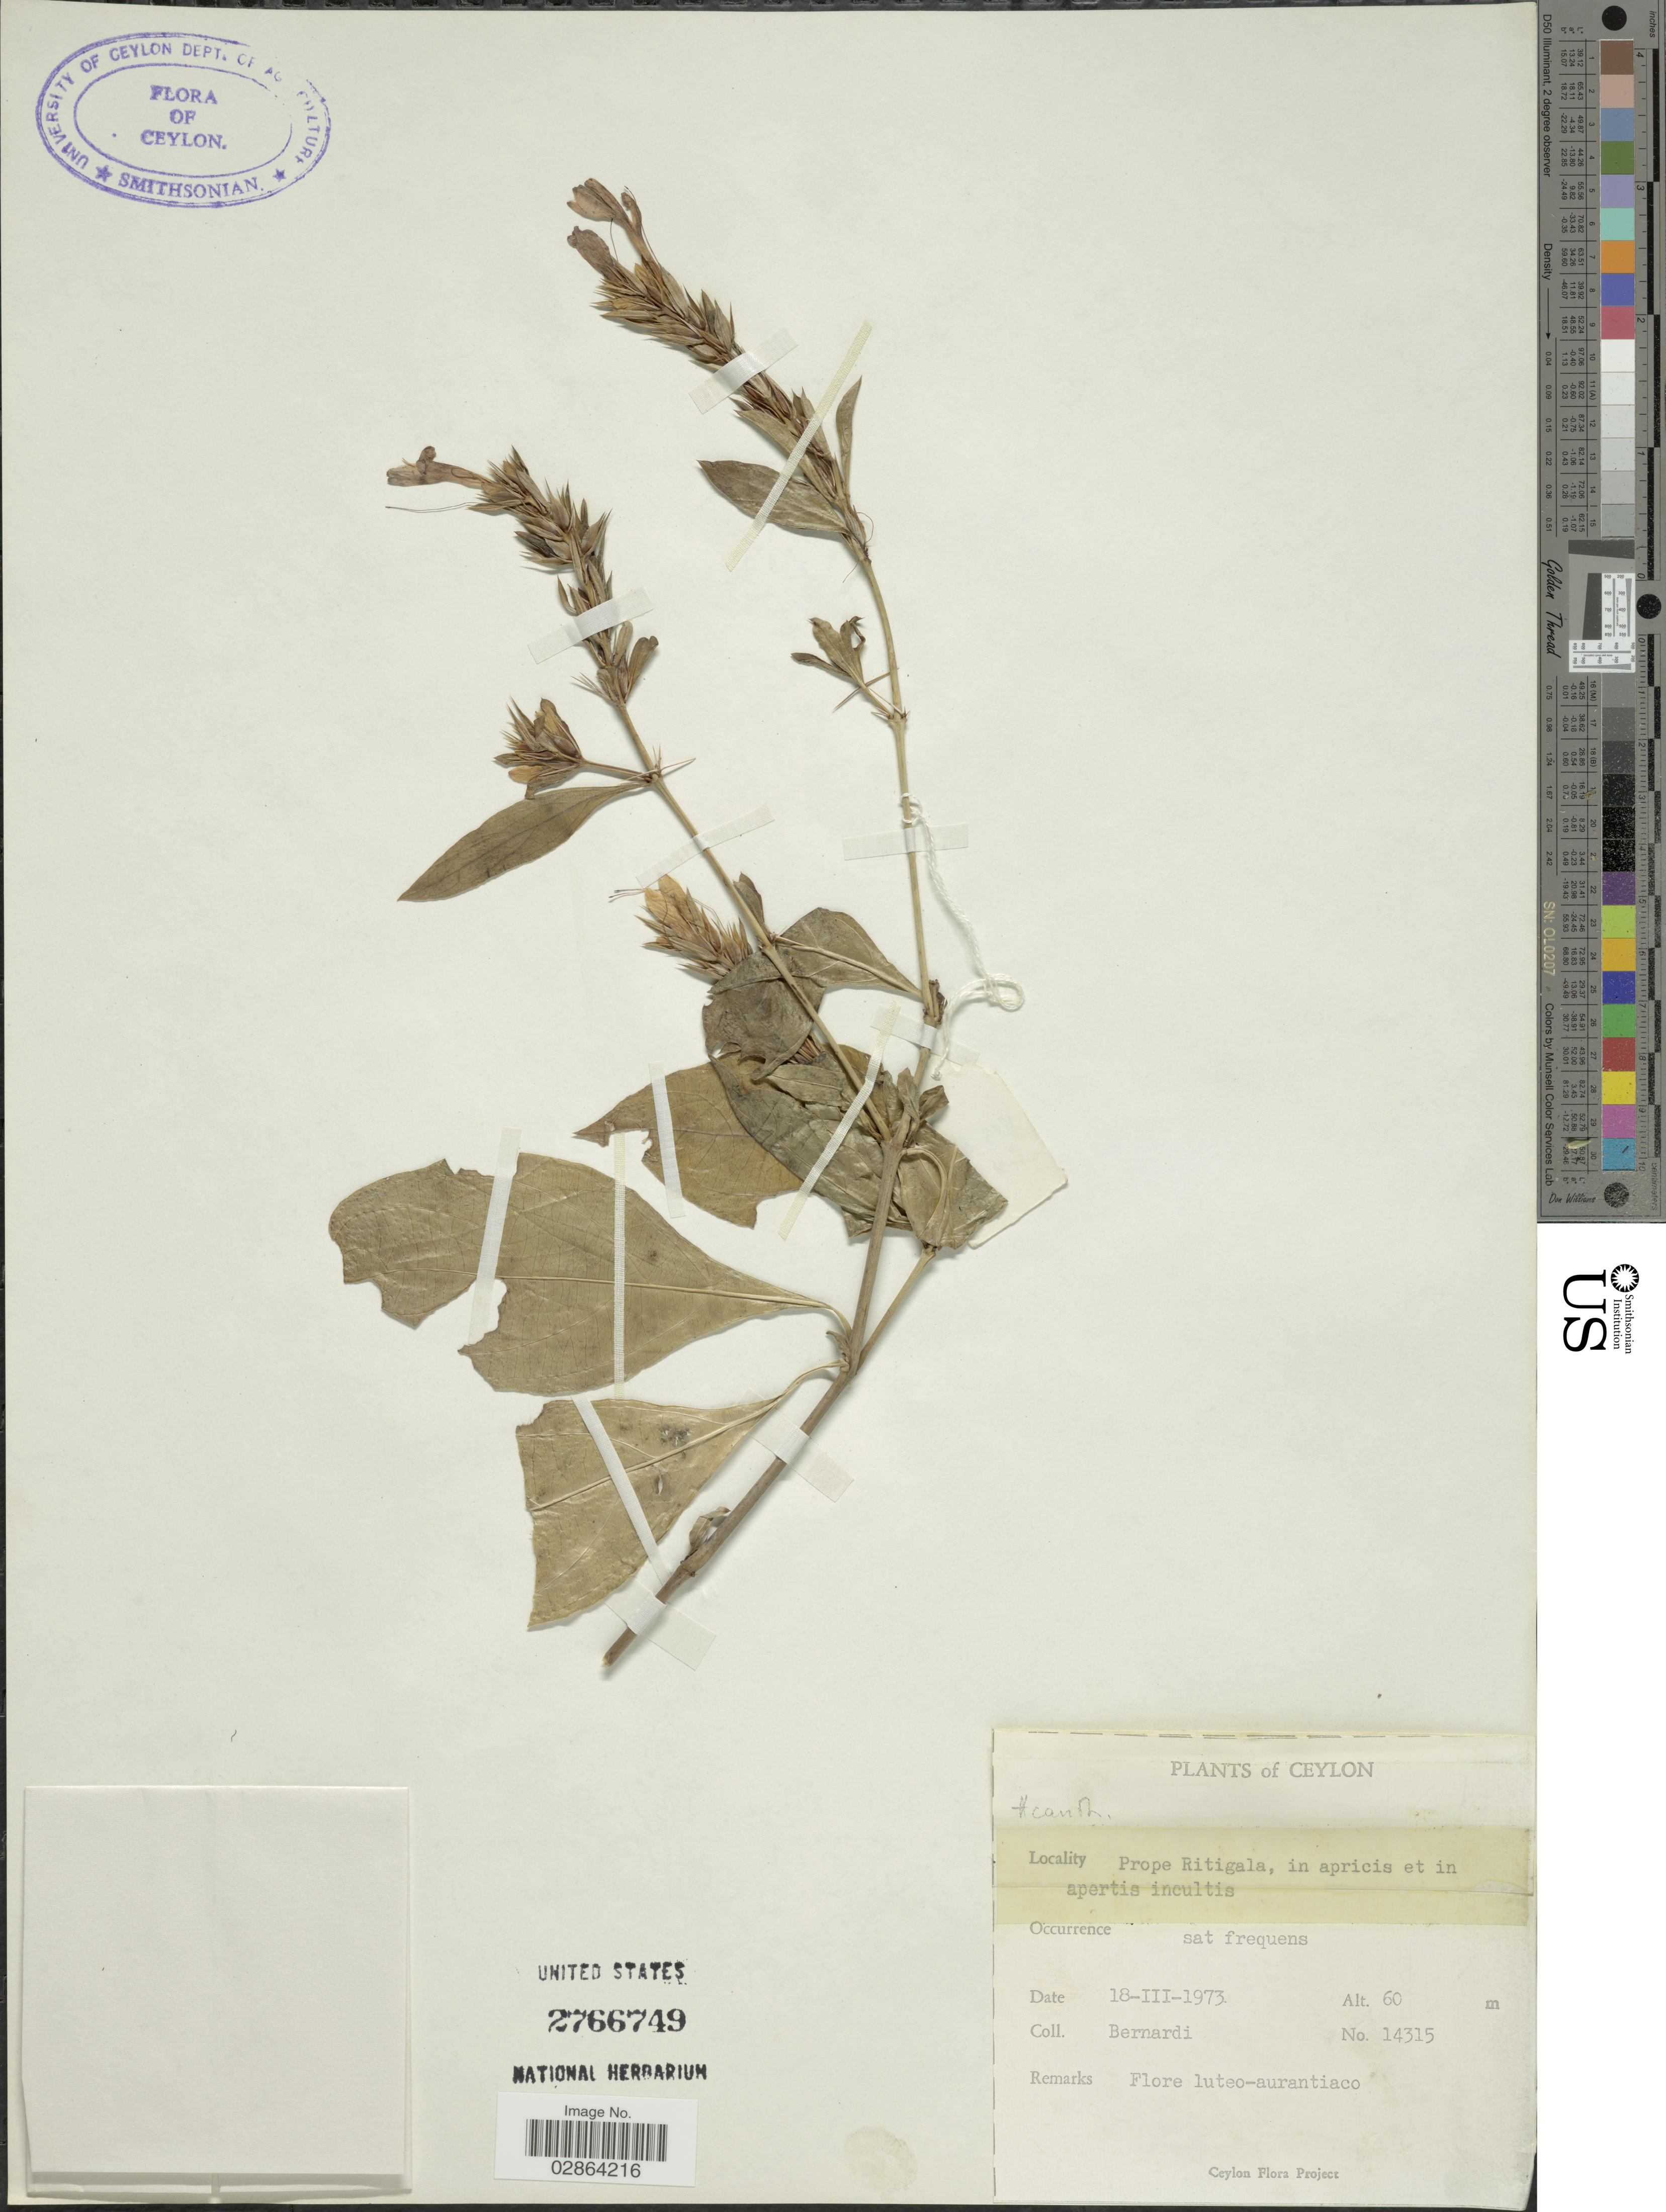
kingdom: Plantae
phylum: Tracheophyta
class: Magnoliopsida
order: Lamiales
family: Acanthaceae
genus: Barleria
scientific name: Barleria prionitis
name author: L.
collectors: Bernardi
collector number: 14315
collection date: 1973-03-18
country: Sri Lanka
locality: Ceylon, Prope Ritigala, in apricis et in aperis incultis.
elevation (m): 60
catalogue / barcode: US 2766749